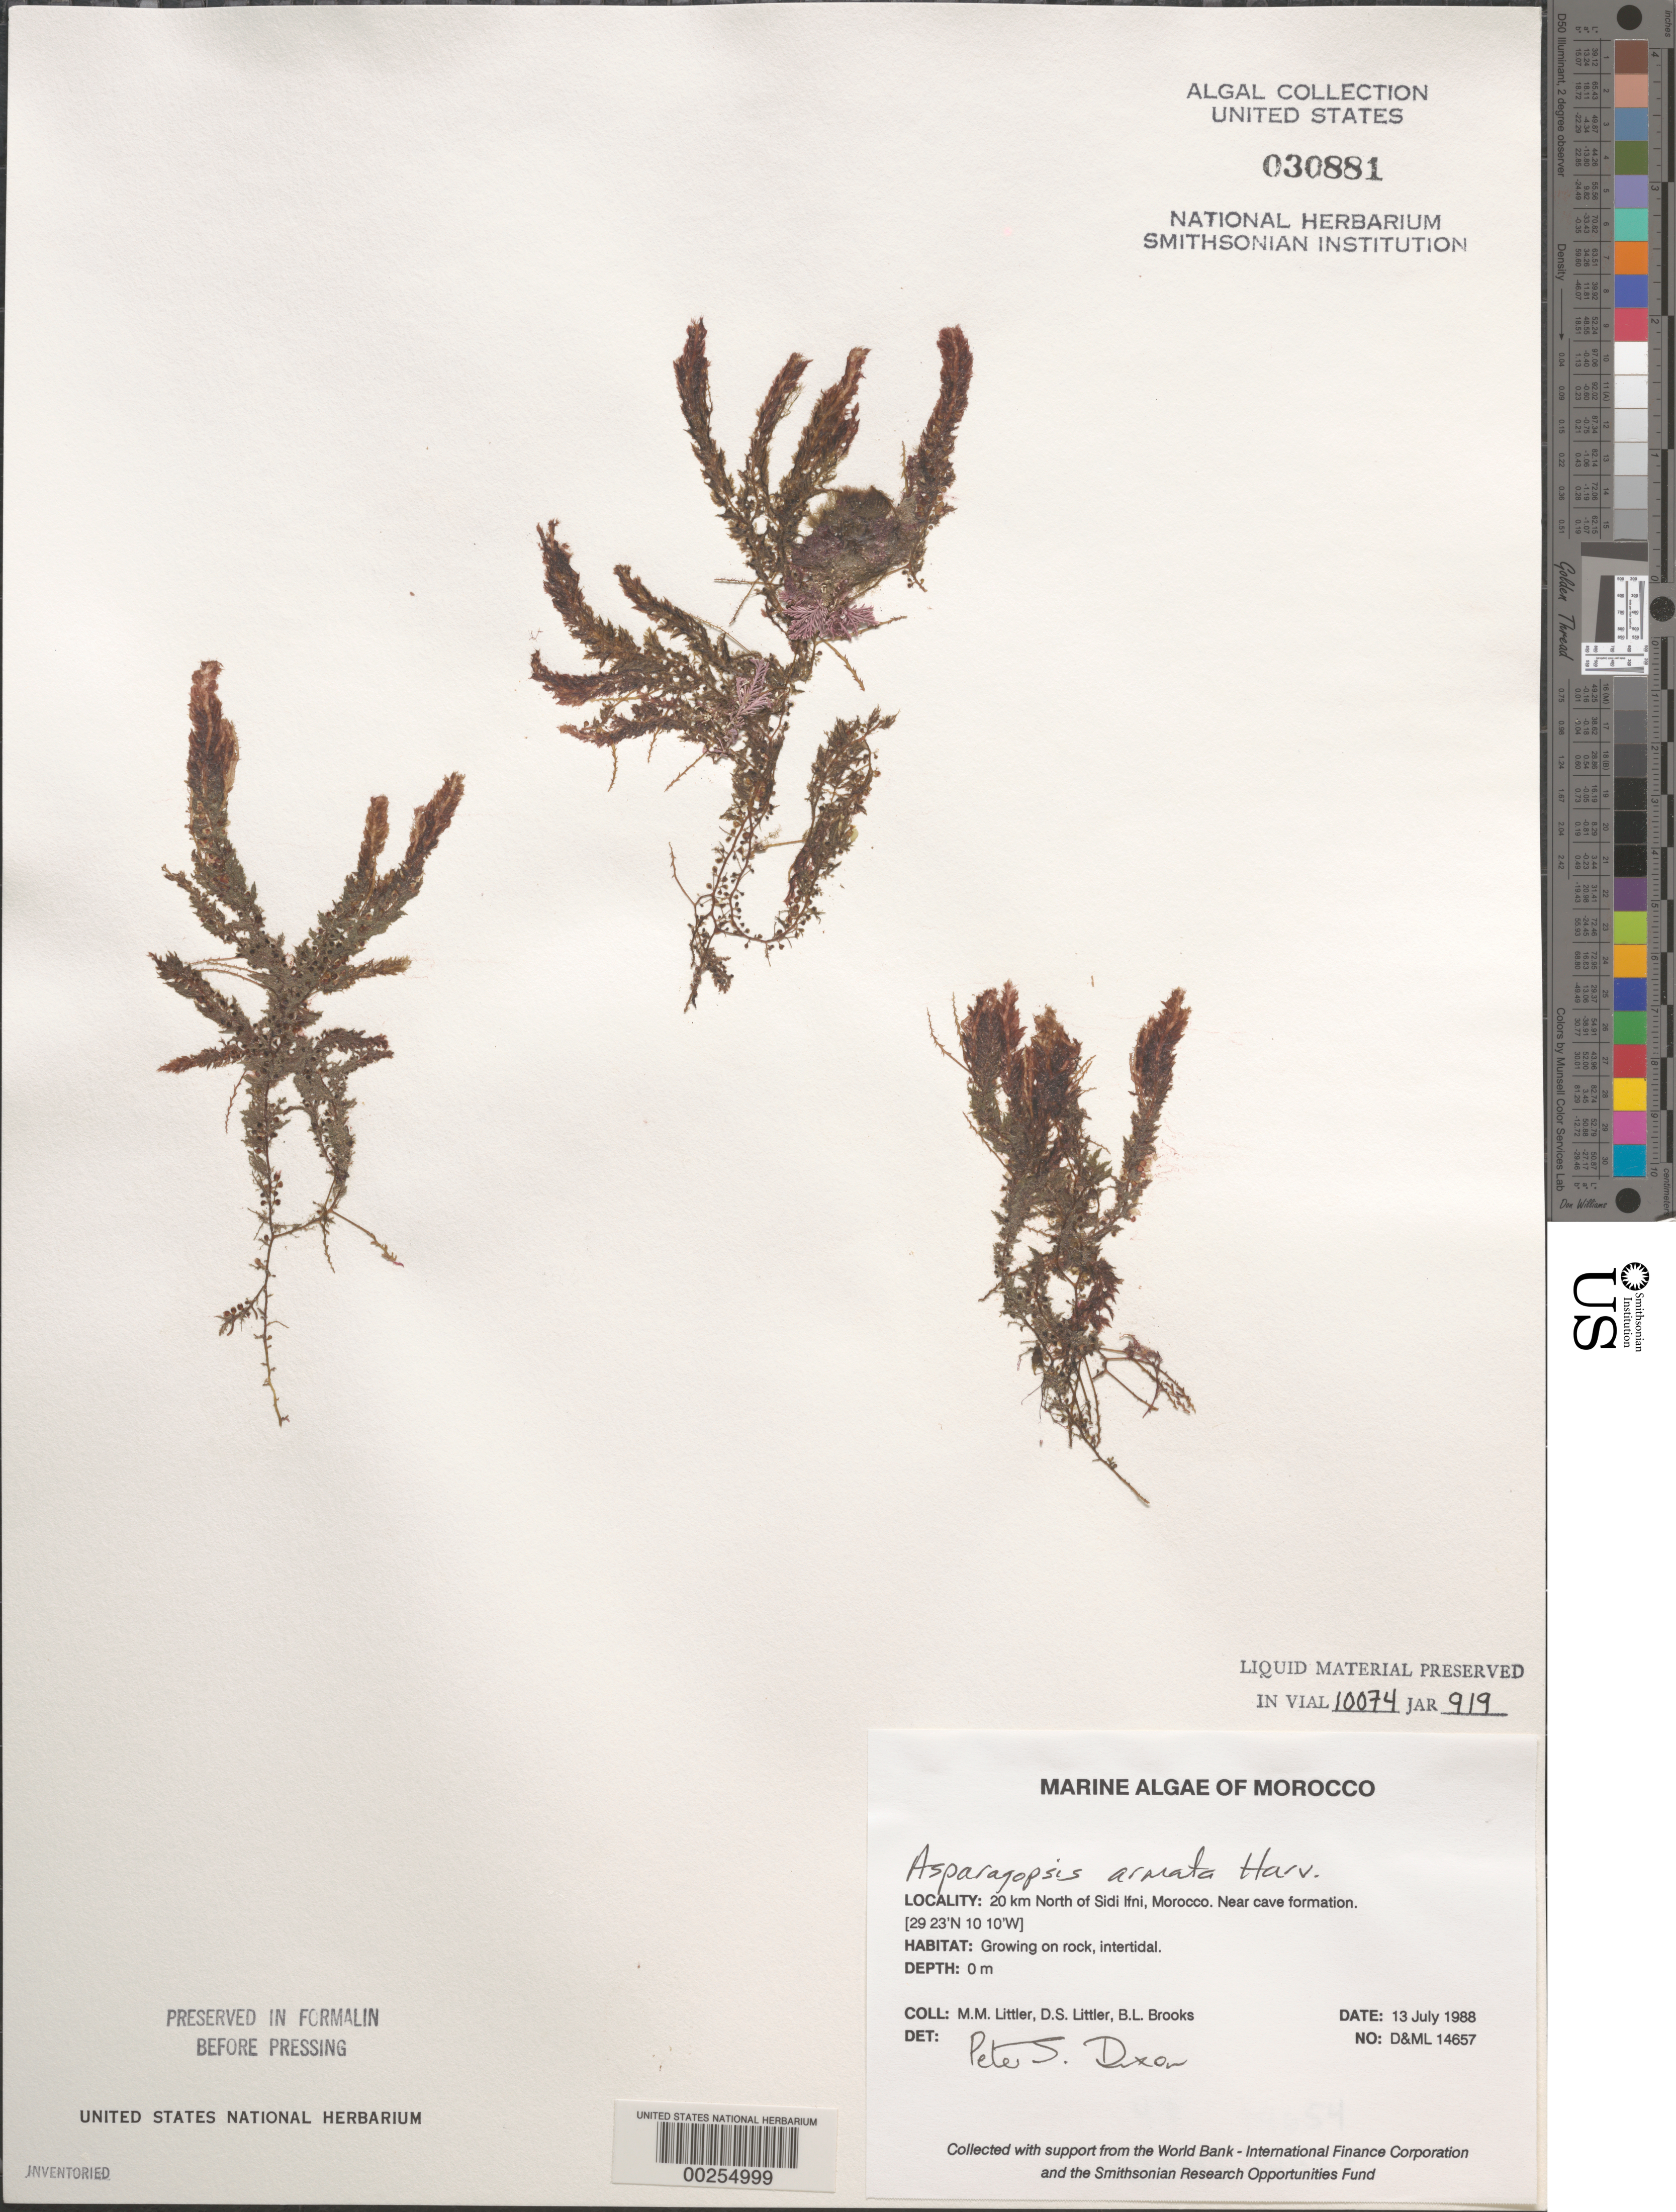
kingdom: Plantae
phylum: Rhodophyta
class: Florideophyceae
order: Bonnemaisoniales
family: Bonnemaisoniaceae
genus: Asparagopsis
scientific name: Asparagopsis armata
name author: Harv.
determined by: Dixon, P. S.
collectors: M. M. Littler, D. S. Littler & B. Brooks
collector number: D&ML 14657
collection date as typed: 13 Jul 1988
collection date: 1988-07-13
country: Morocco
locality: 20 km north of Sidi Ifni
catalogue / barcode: US 30881